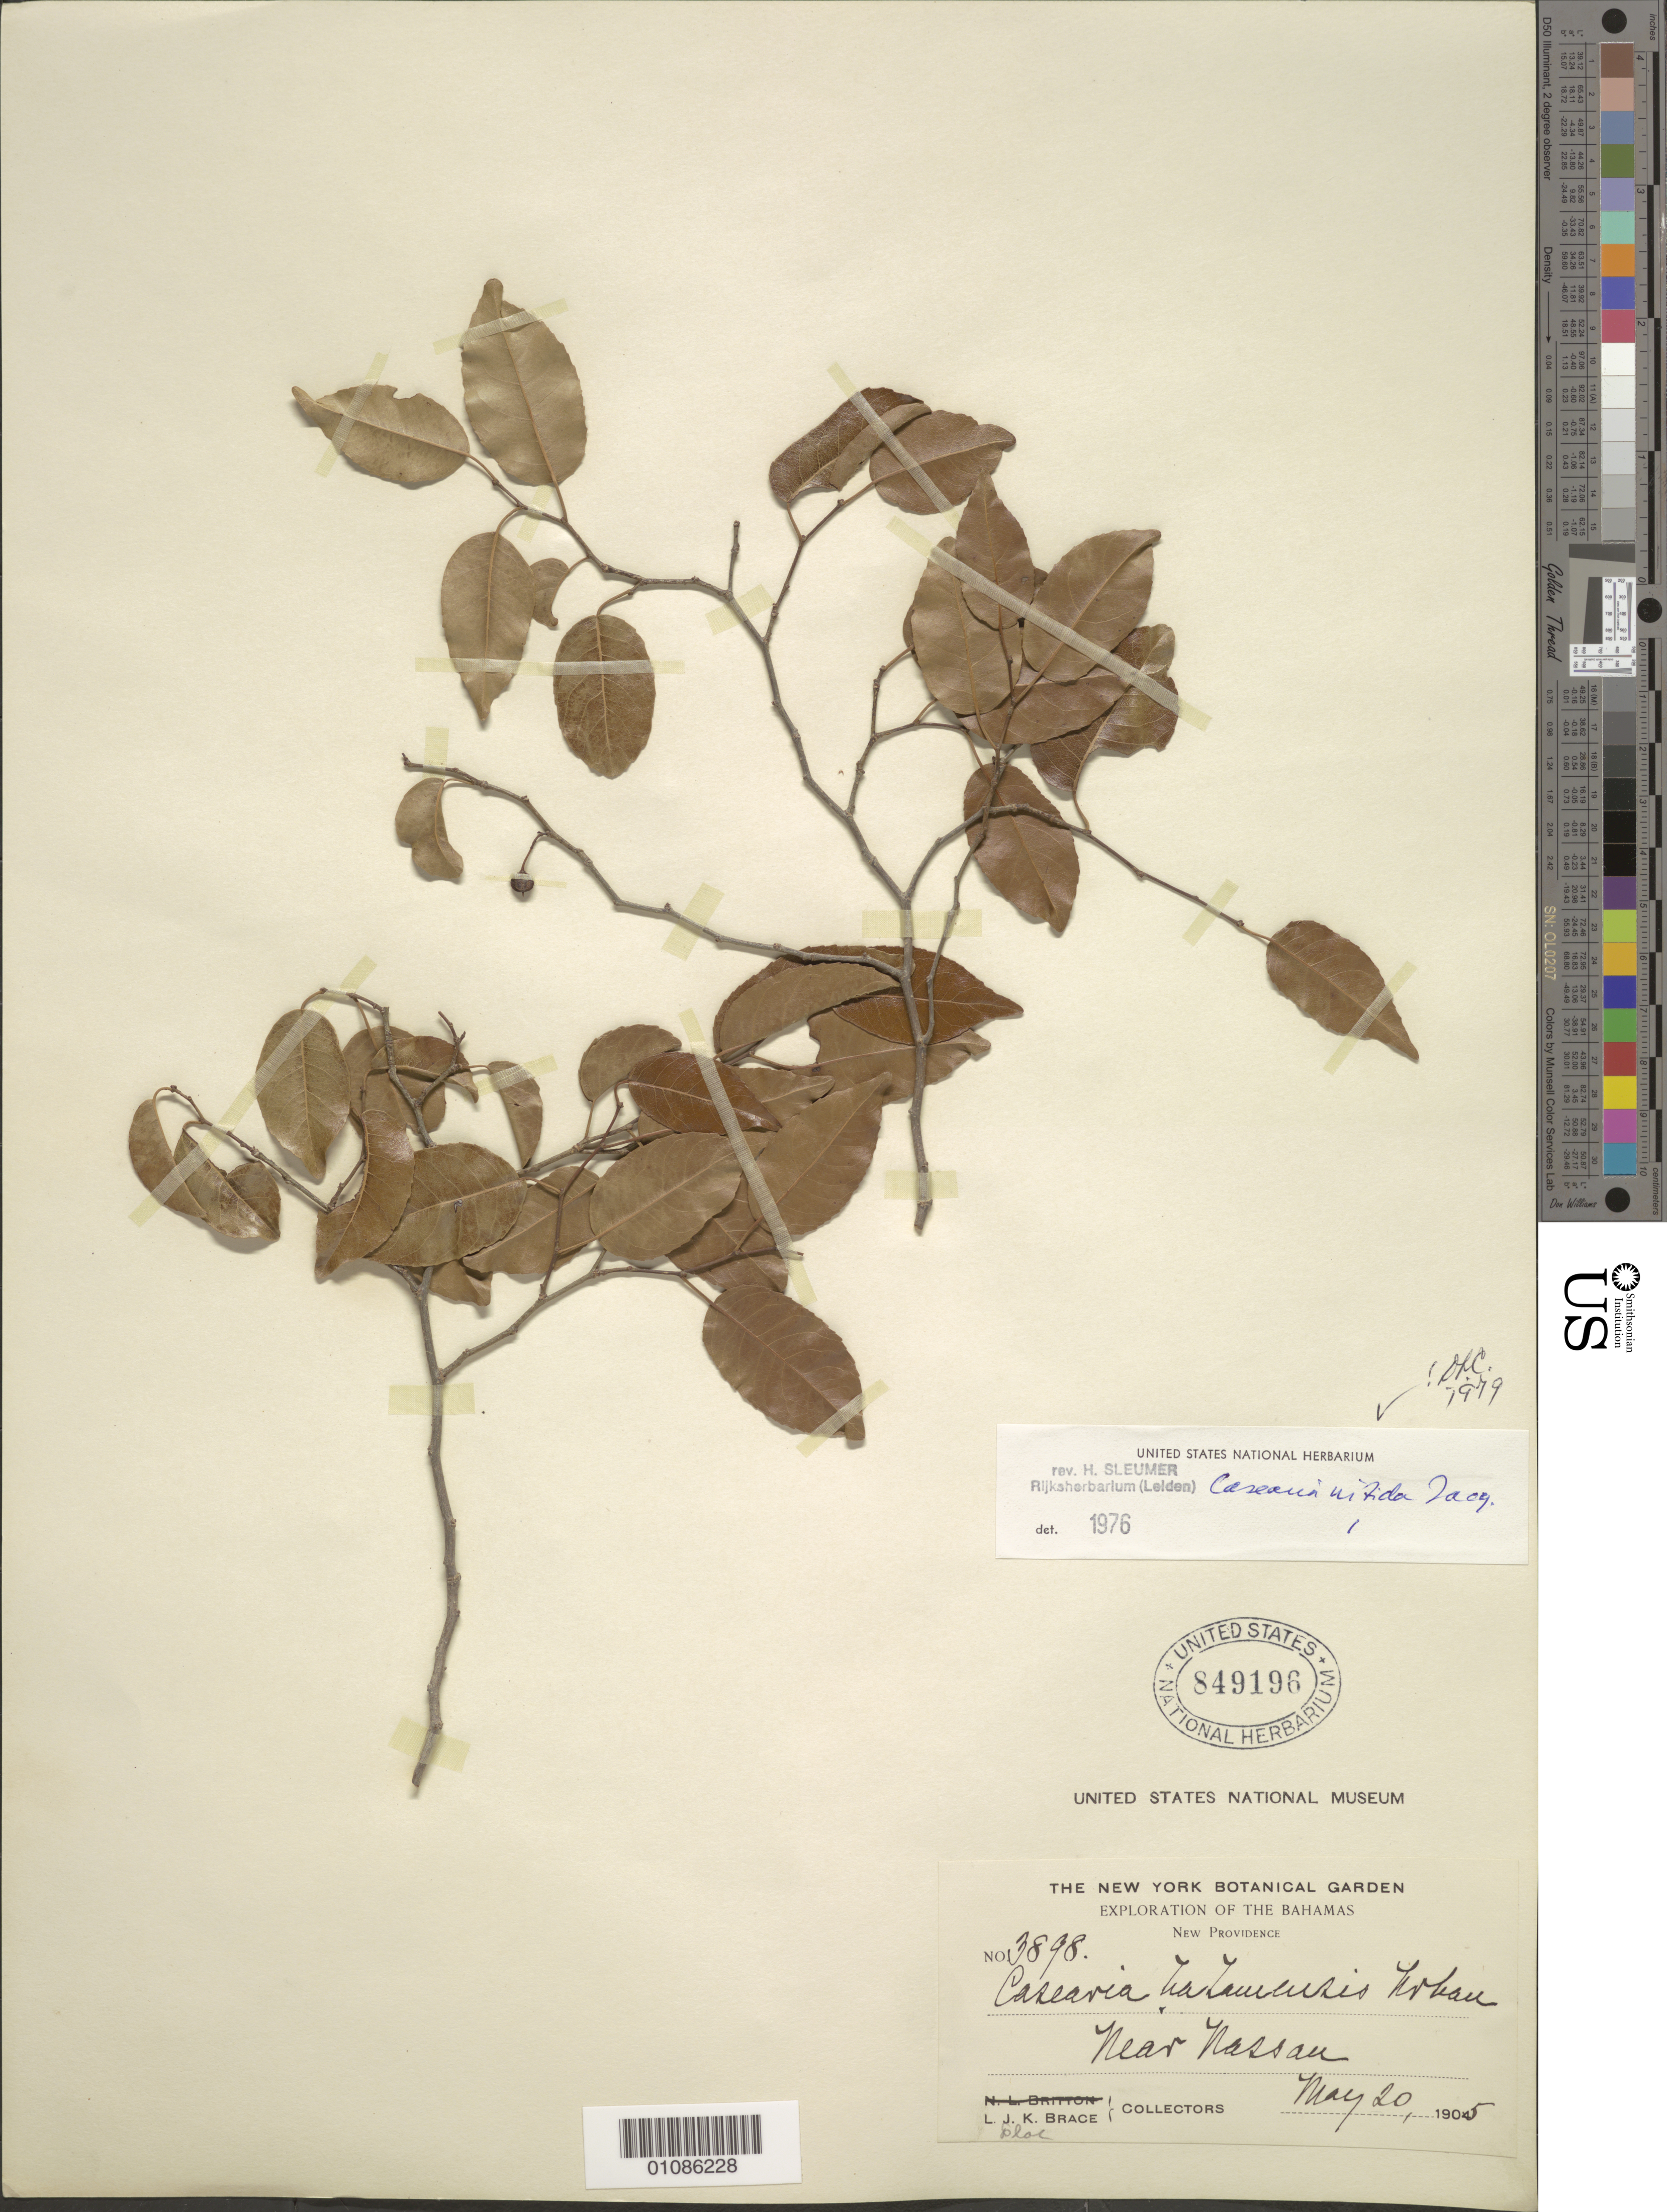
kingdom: Plantae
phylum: Tracheophyta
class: Magnoliopsida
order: Malpighiales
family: Salicaceae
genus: Casearia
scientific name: Casearia bahamensis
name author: Urb.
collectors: L. J. K. Brace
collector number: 3898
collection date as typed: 20 May 1905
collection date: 1905-05-20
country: Bahamas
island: New Providence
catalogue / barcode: US 849196